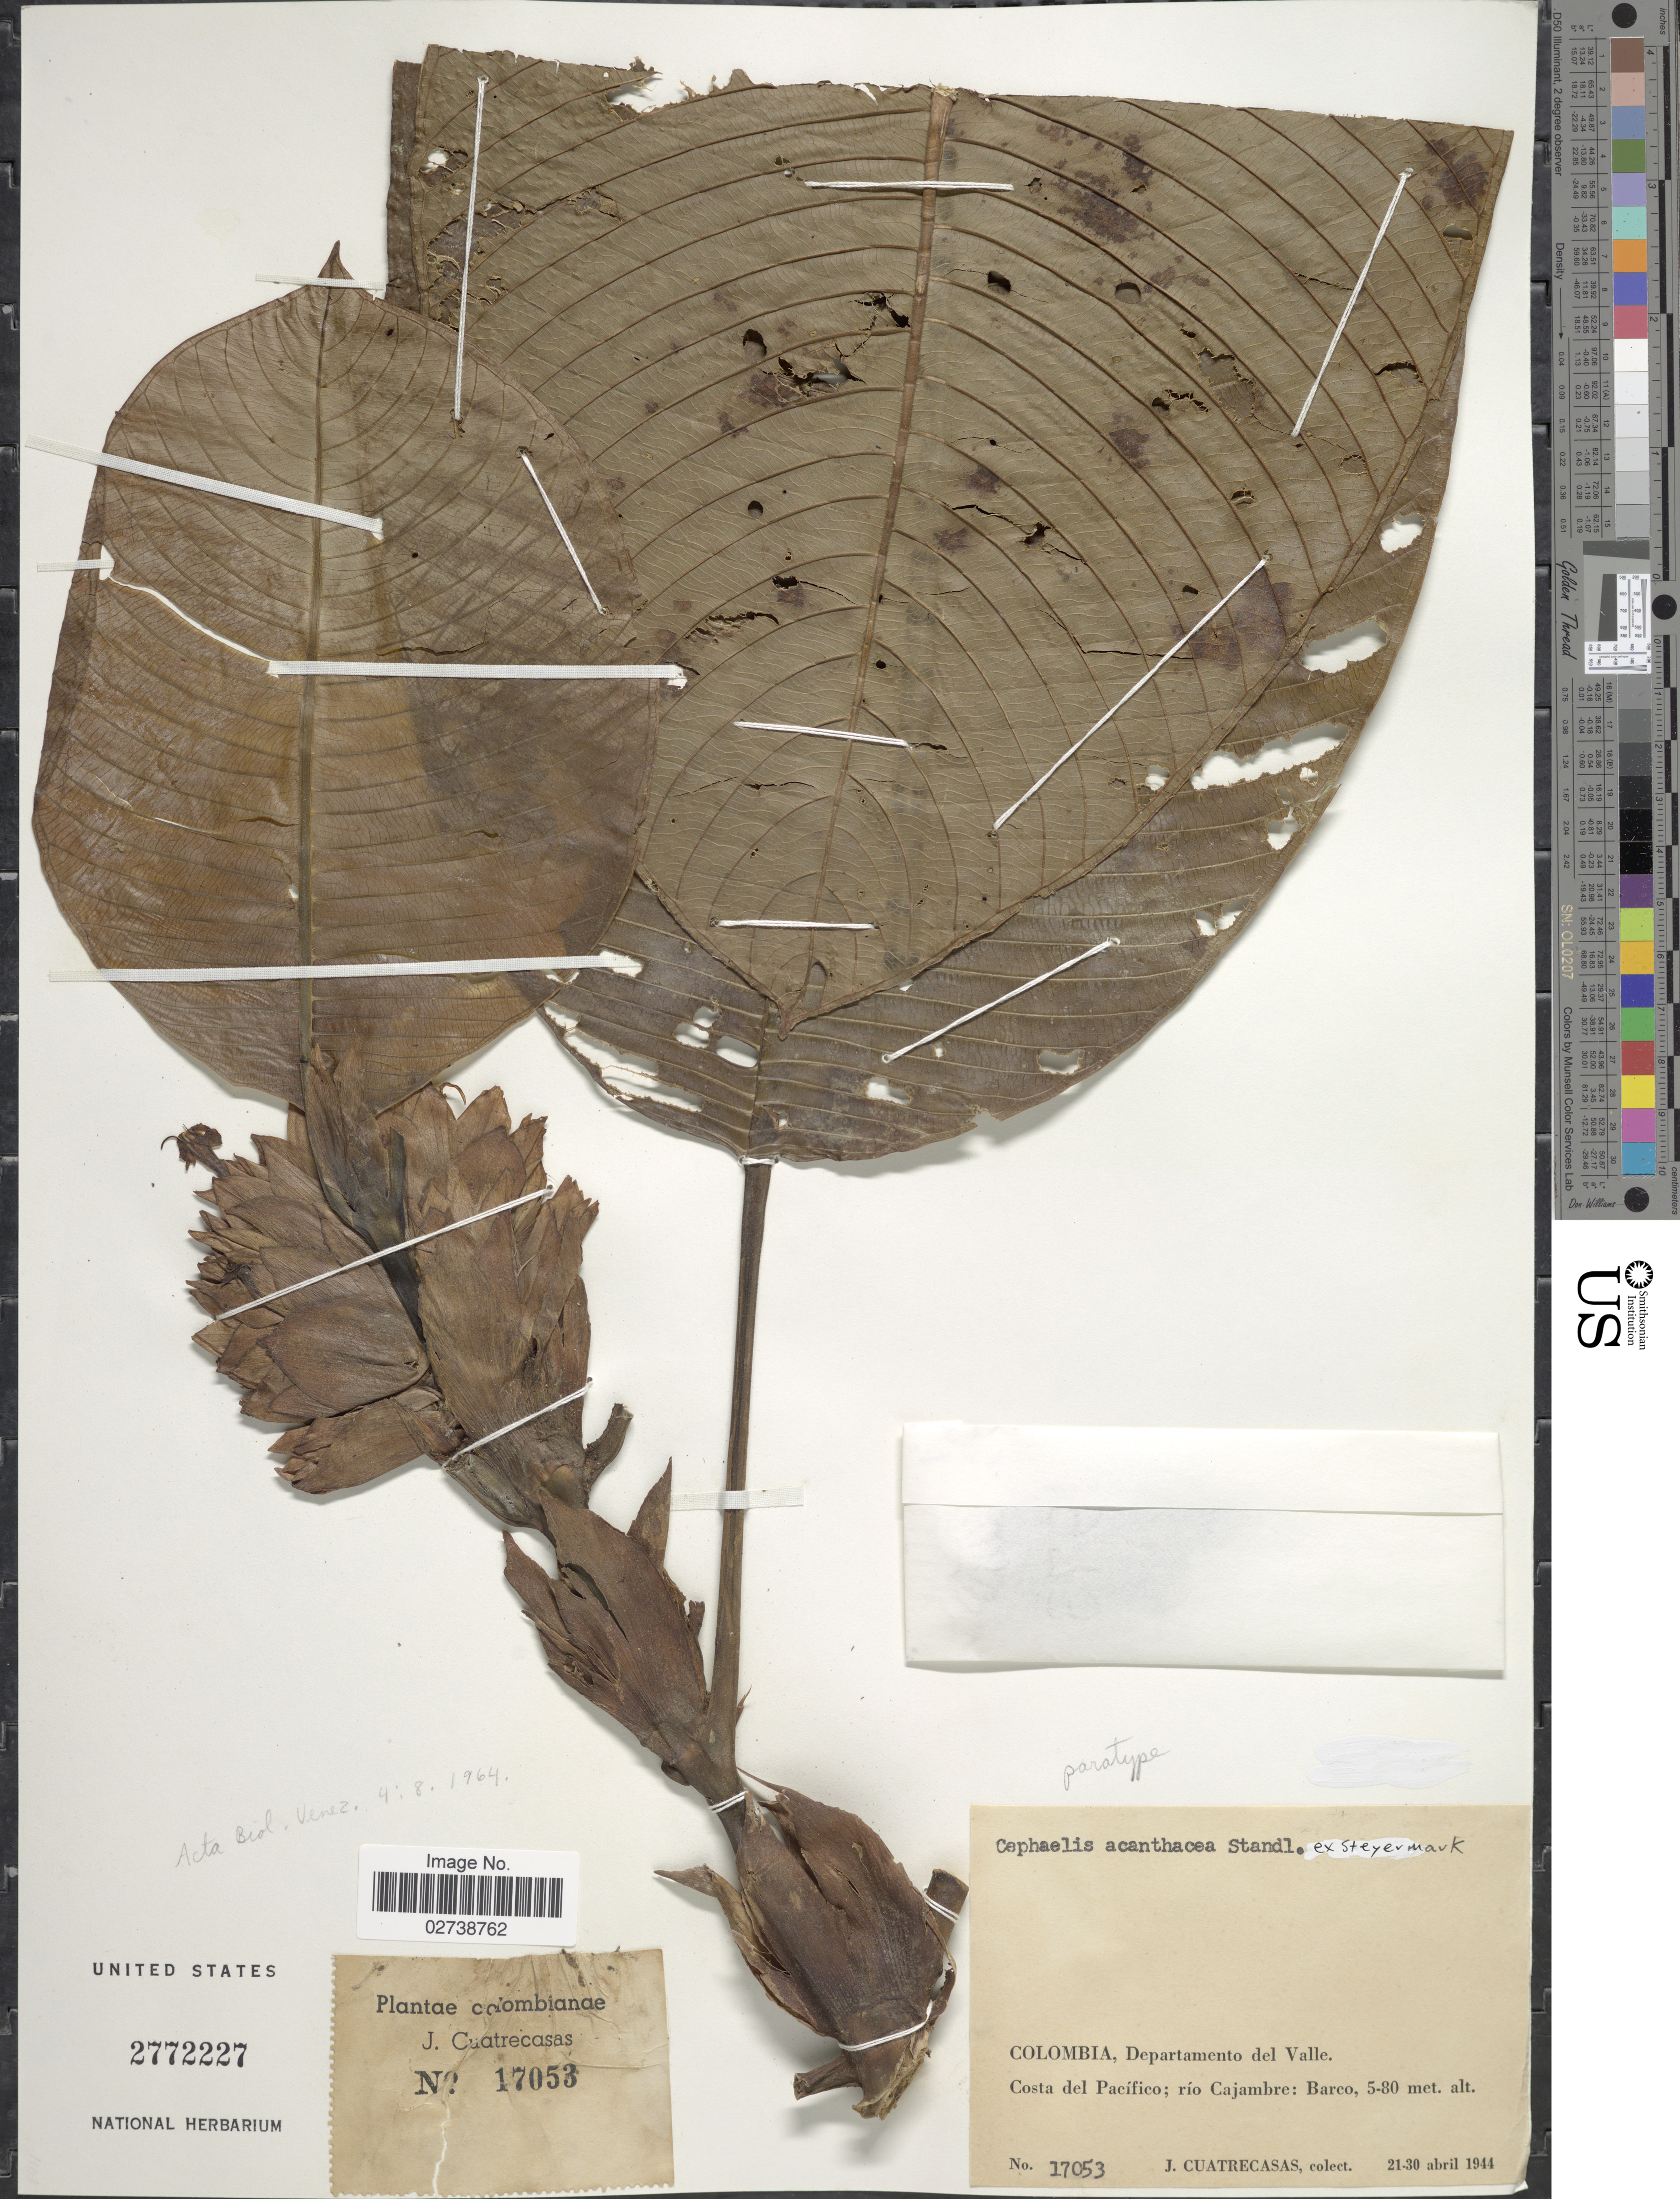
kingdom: Plantae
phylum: Tracheophyta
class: Magnoliopsida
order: Gentianales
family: Rubiaceae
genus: Palicourea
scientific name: Palicourea acanthacea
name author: C.M. Taylor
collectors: J. Cuatrecasas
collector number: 17053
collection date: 1944-04-21/1944-04-30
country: Colombia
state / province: Valle del Cauca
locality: Departamento del Valle, Costa del Pacífico; río Cajambre: Barco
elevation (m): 5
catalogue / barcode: US 2772227